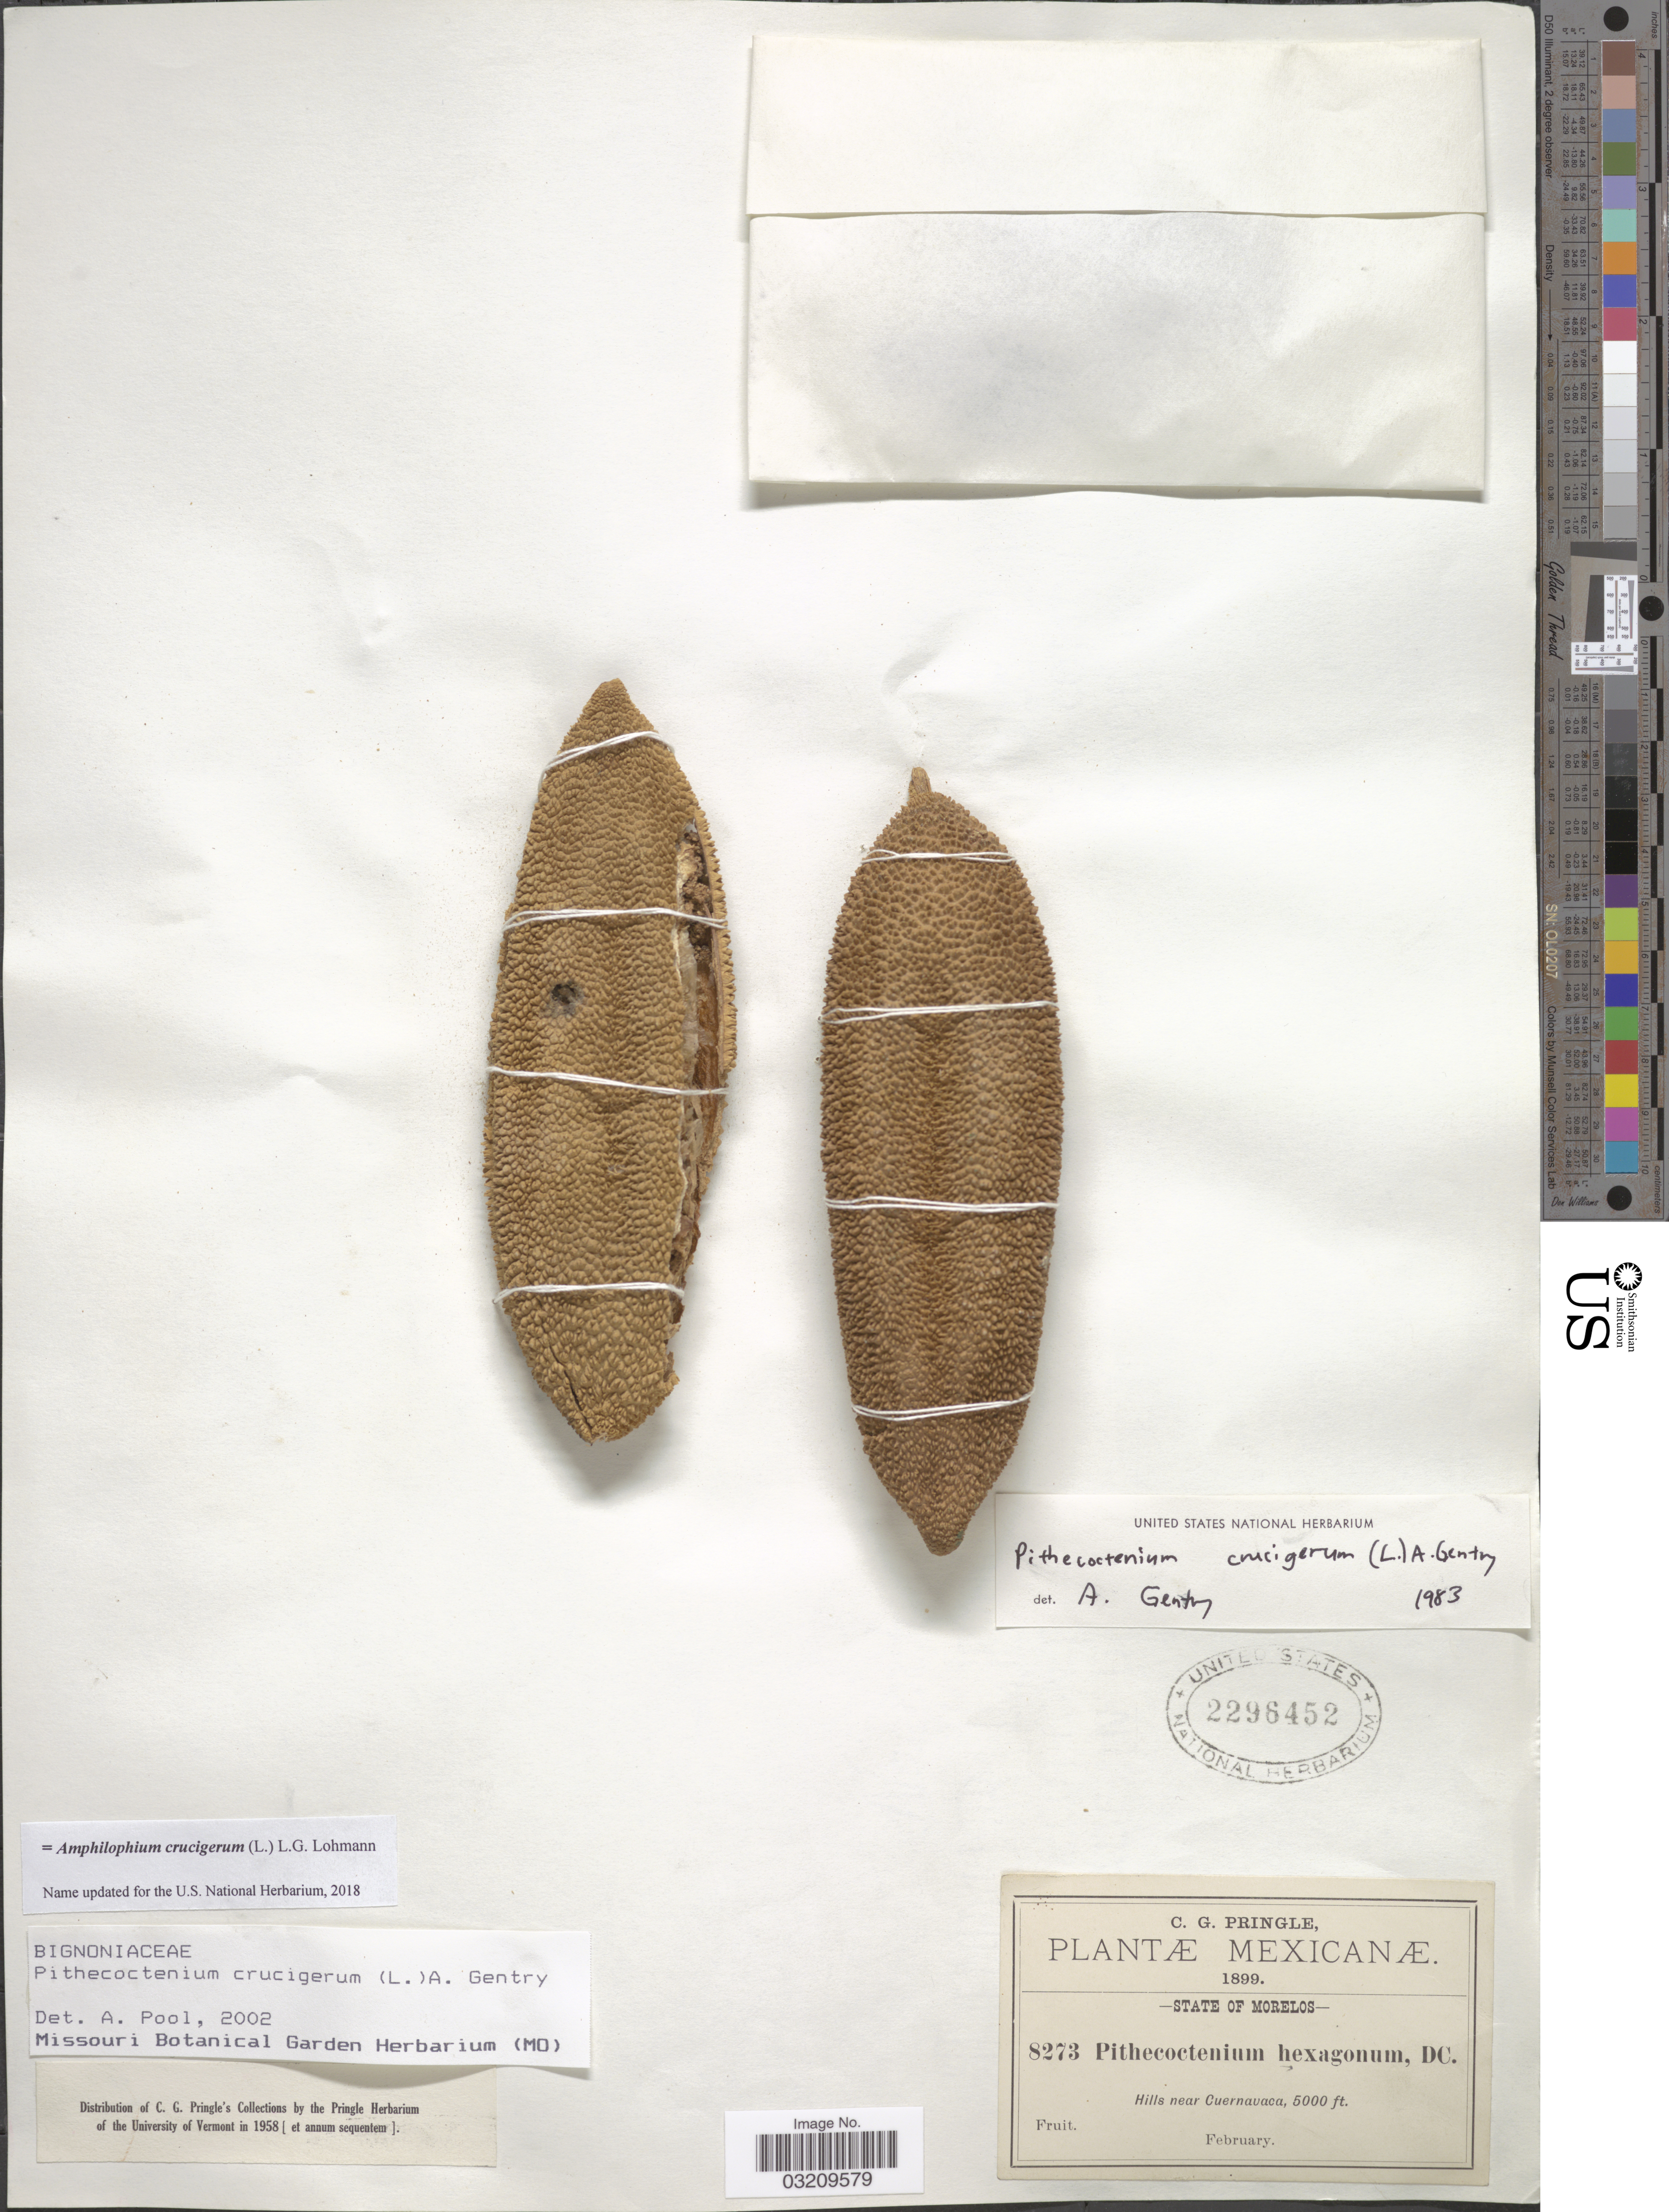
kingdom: Plantae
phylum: Tracheophyta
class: Magnoliopsida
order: Lamiales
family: Bignoniaceae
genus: Amphilophium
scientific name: Amphilophium crucigerum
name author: (L.) L.G. Lohmann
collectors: C. G. Pringle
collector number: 8273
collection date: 1899-02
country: Mexico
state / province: Morelos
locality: Hills near Cuernavaca.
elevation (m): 1524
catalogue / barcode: US 2296452